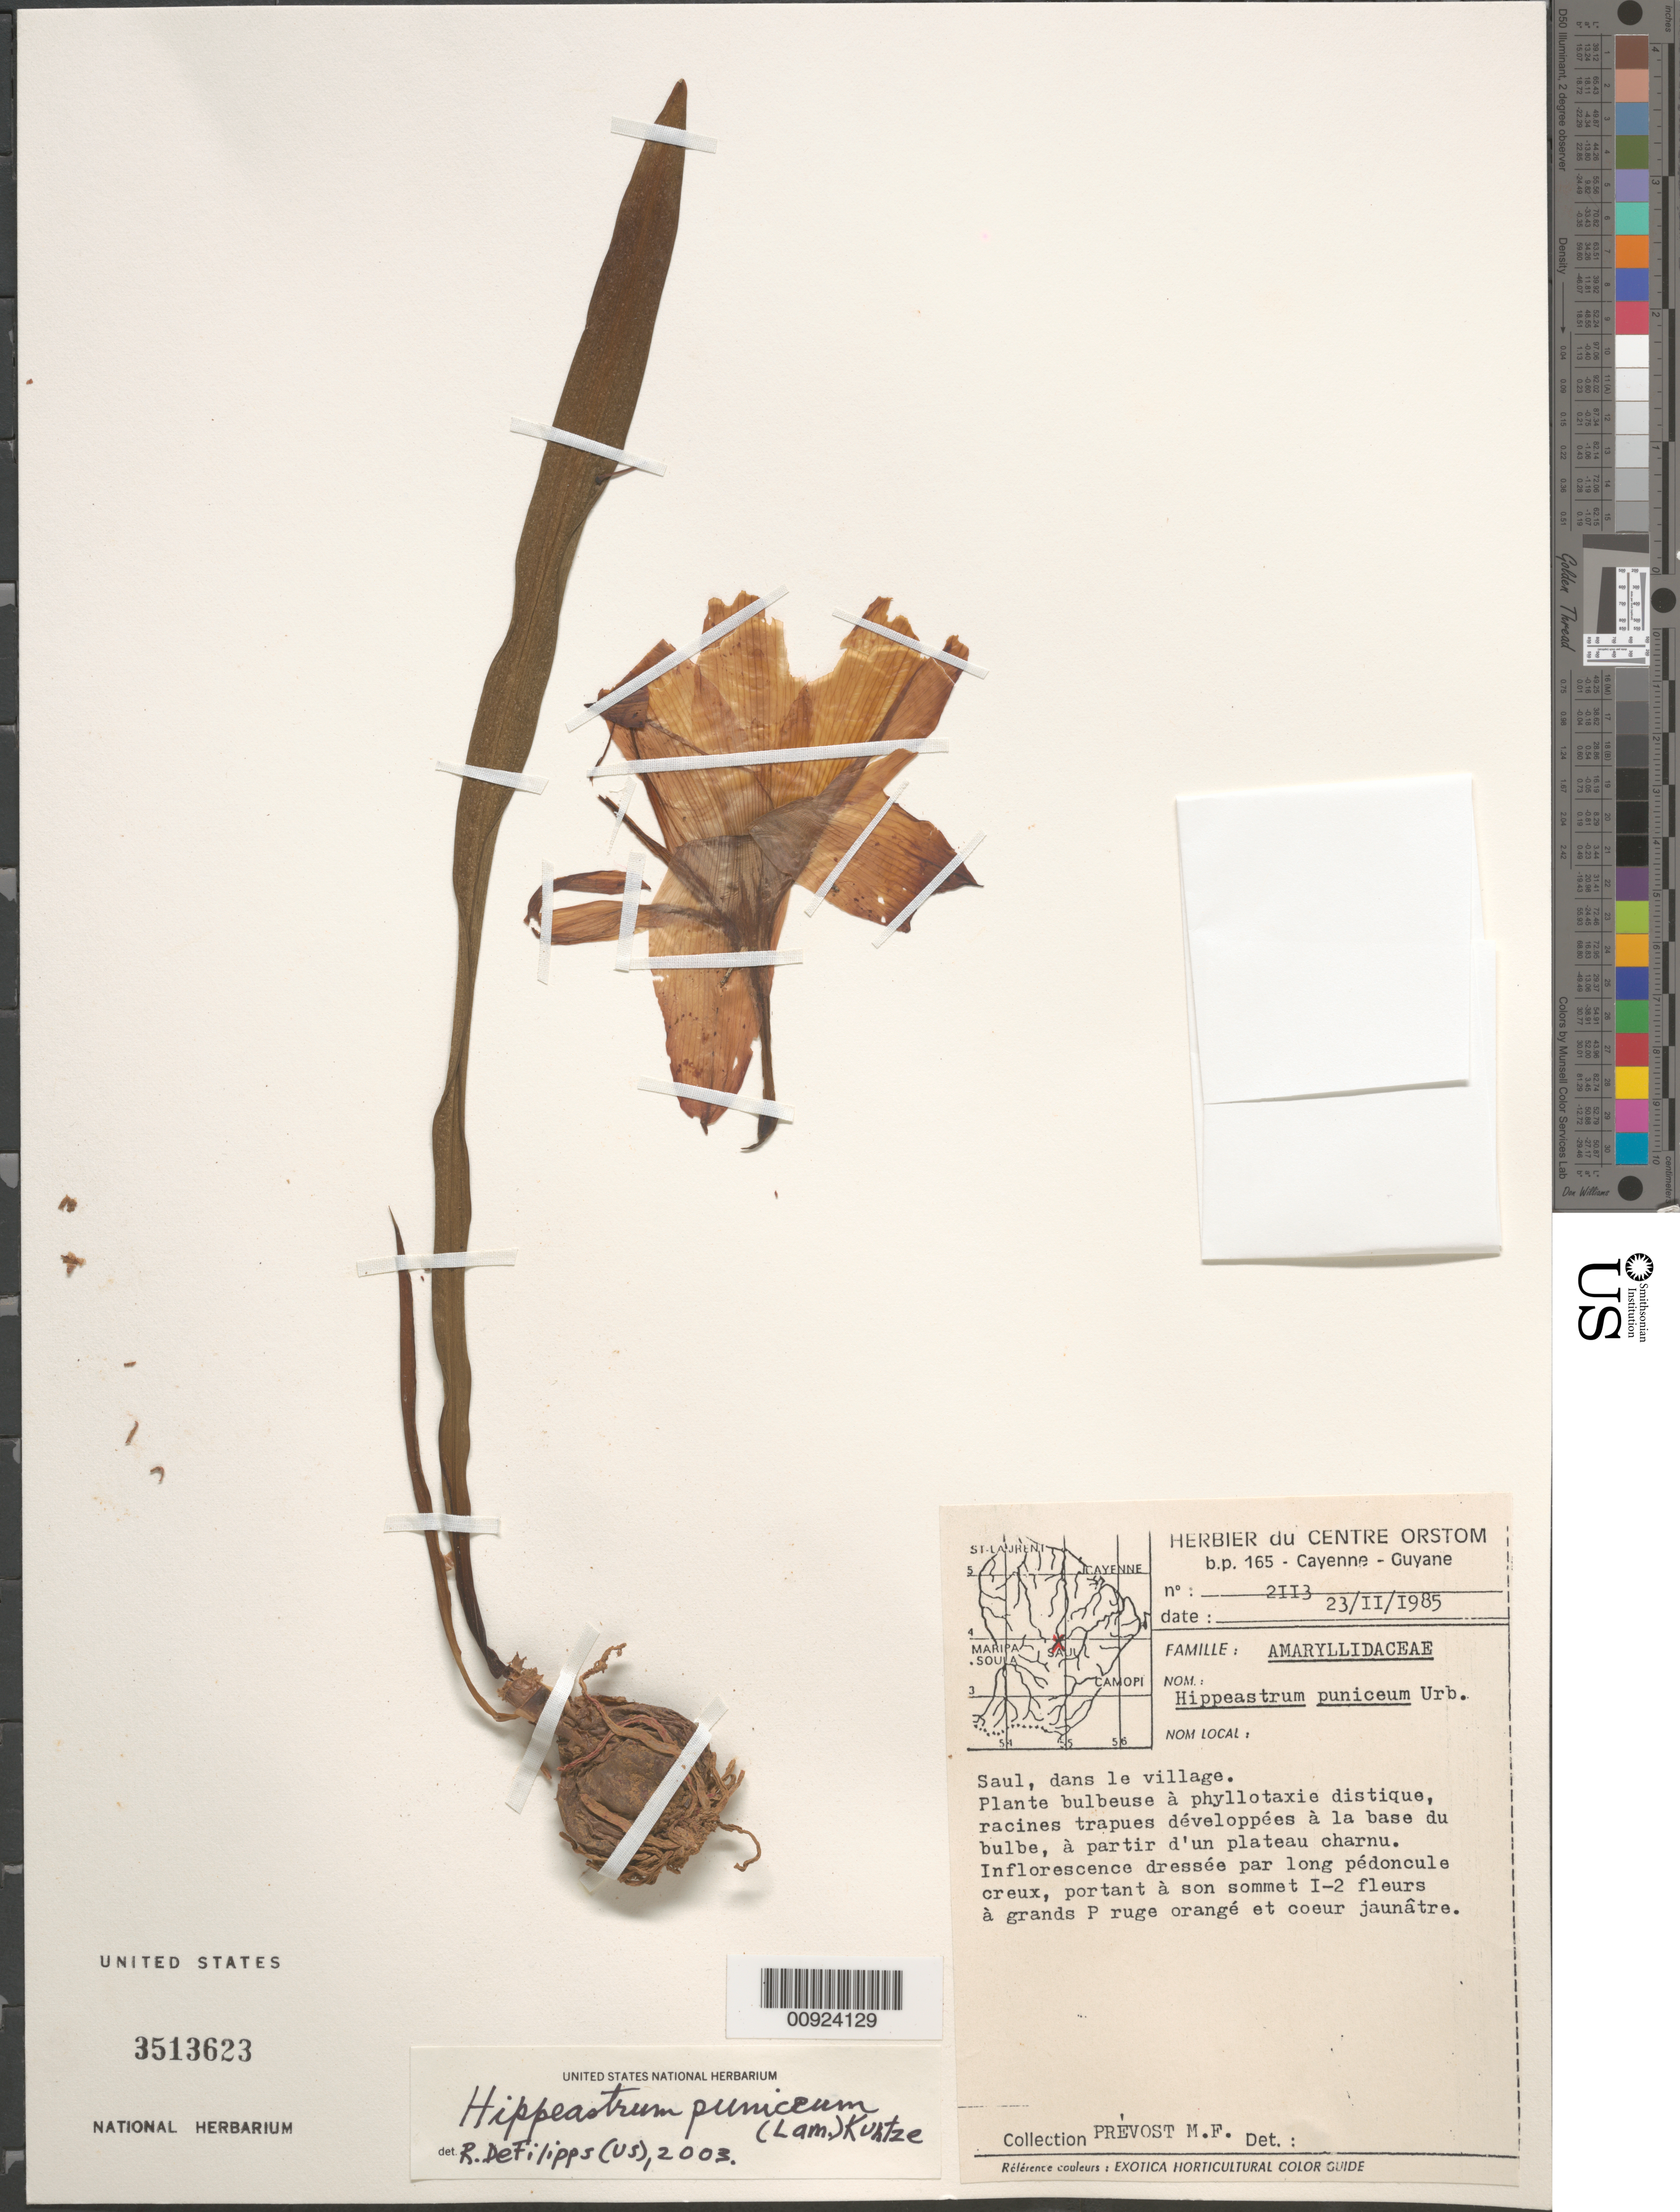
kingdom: Plantae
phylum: Tracheophyta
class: Liliopsida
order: Asparagales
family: Amaryllidaceae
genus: Hippeastrum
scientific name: Hippeastrum puniceum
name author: (Lam.) Voss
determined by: DeFilipps, R. A.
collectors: M.-F. Prévost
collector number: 2113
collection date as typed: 23-Feb-85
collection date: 1985-02-23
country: French Guiana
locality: Saül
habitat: Village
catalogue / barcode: US 3513623